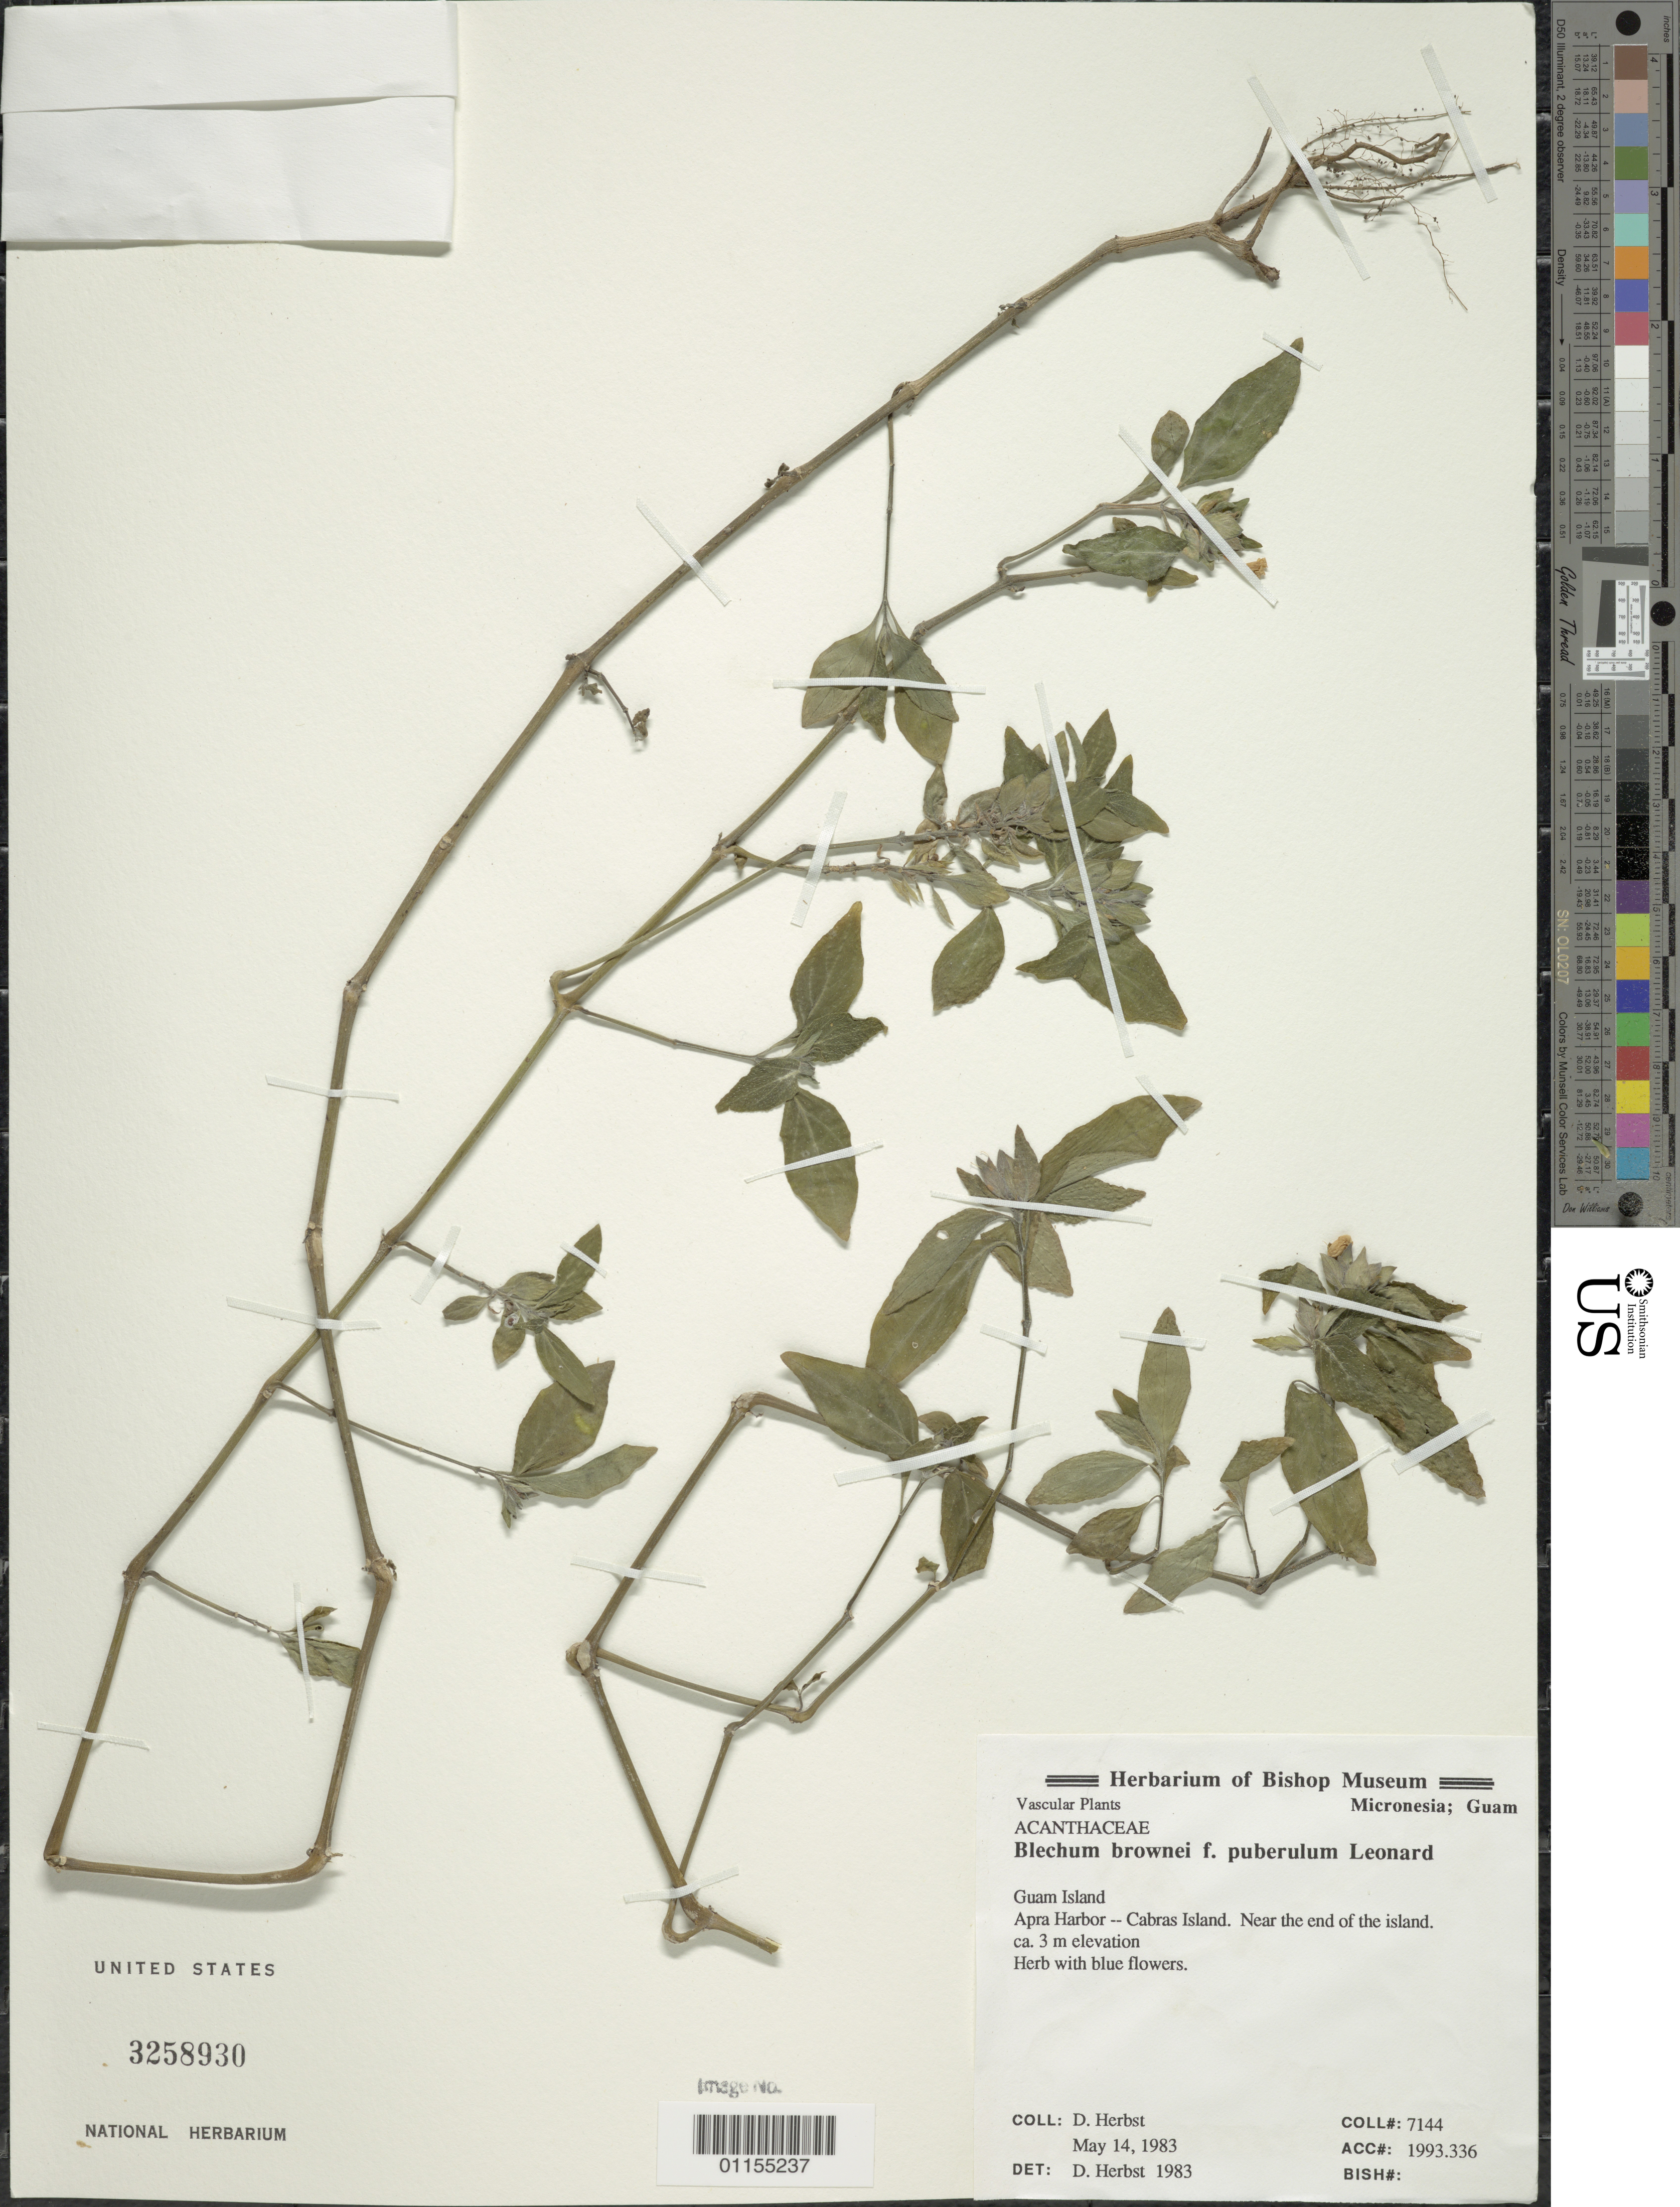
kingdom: Plantae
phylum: Tracheophyta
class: Magnoliopsida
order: Lamiales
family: Acanthaceae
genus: Blechum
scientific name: Blechum brownei f. puberulum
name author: Leonard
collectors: D. R. Herbst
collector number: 7144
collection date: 1983-05-14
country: Guam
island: Guam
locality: Apra Harbor -- Cabras Island. Near the end of the island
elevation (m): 3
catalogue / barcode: US 3258930